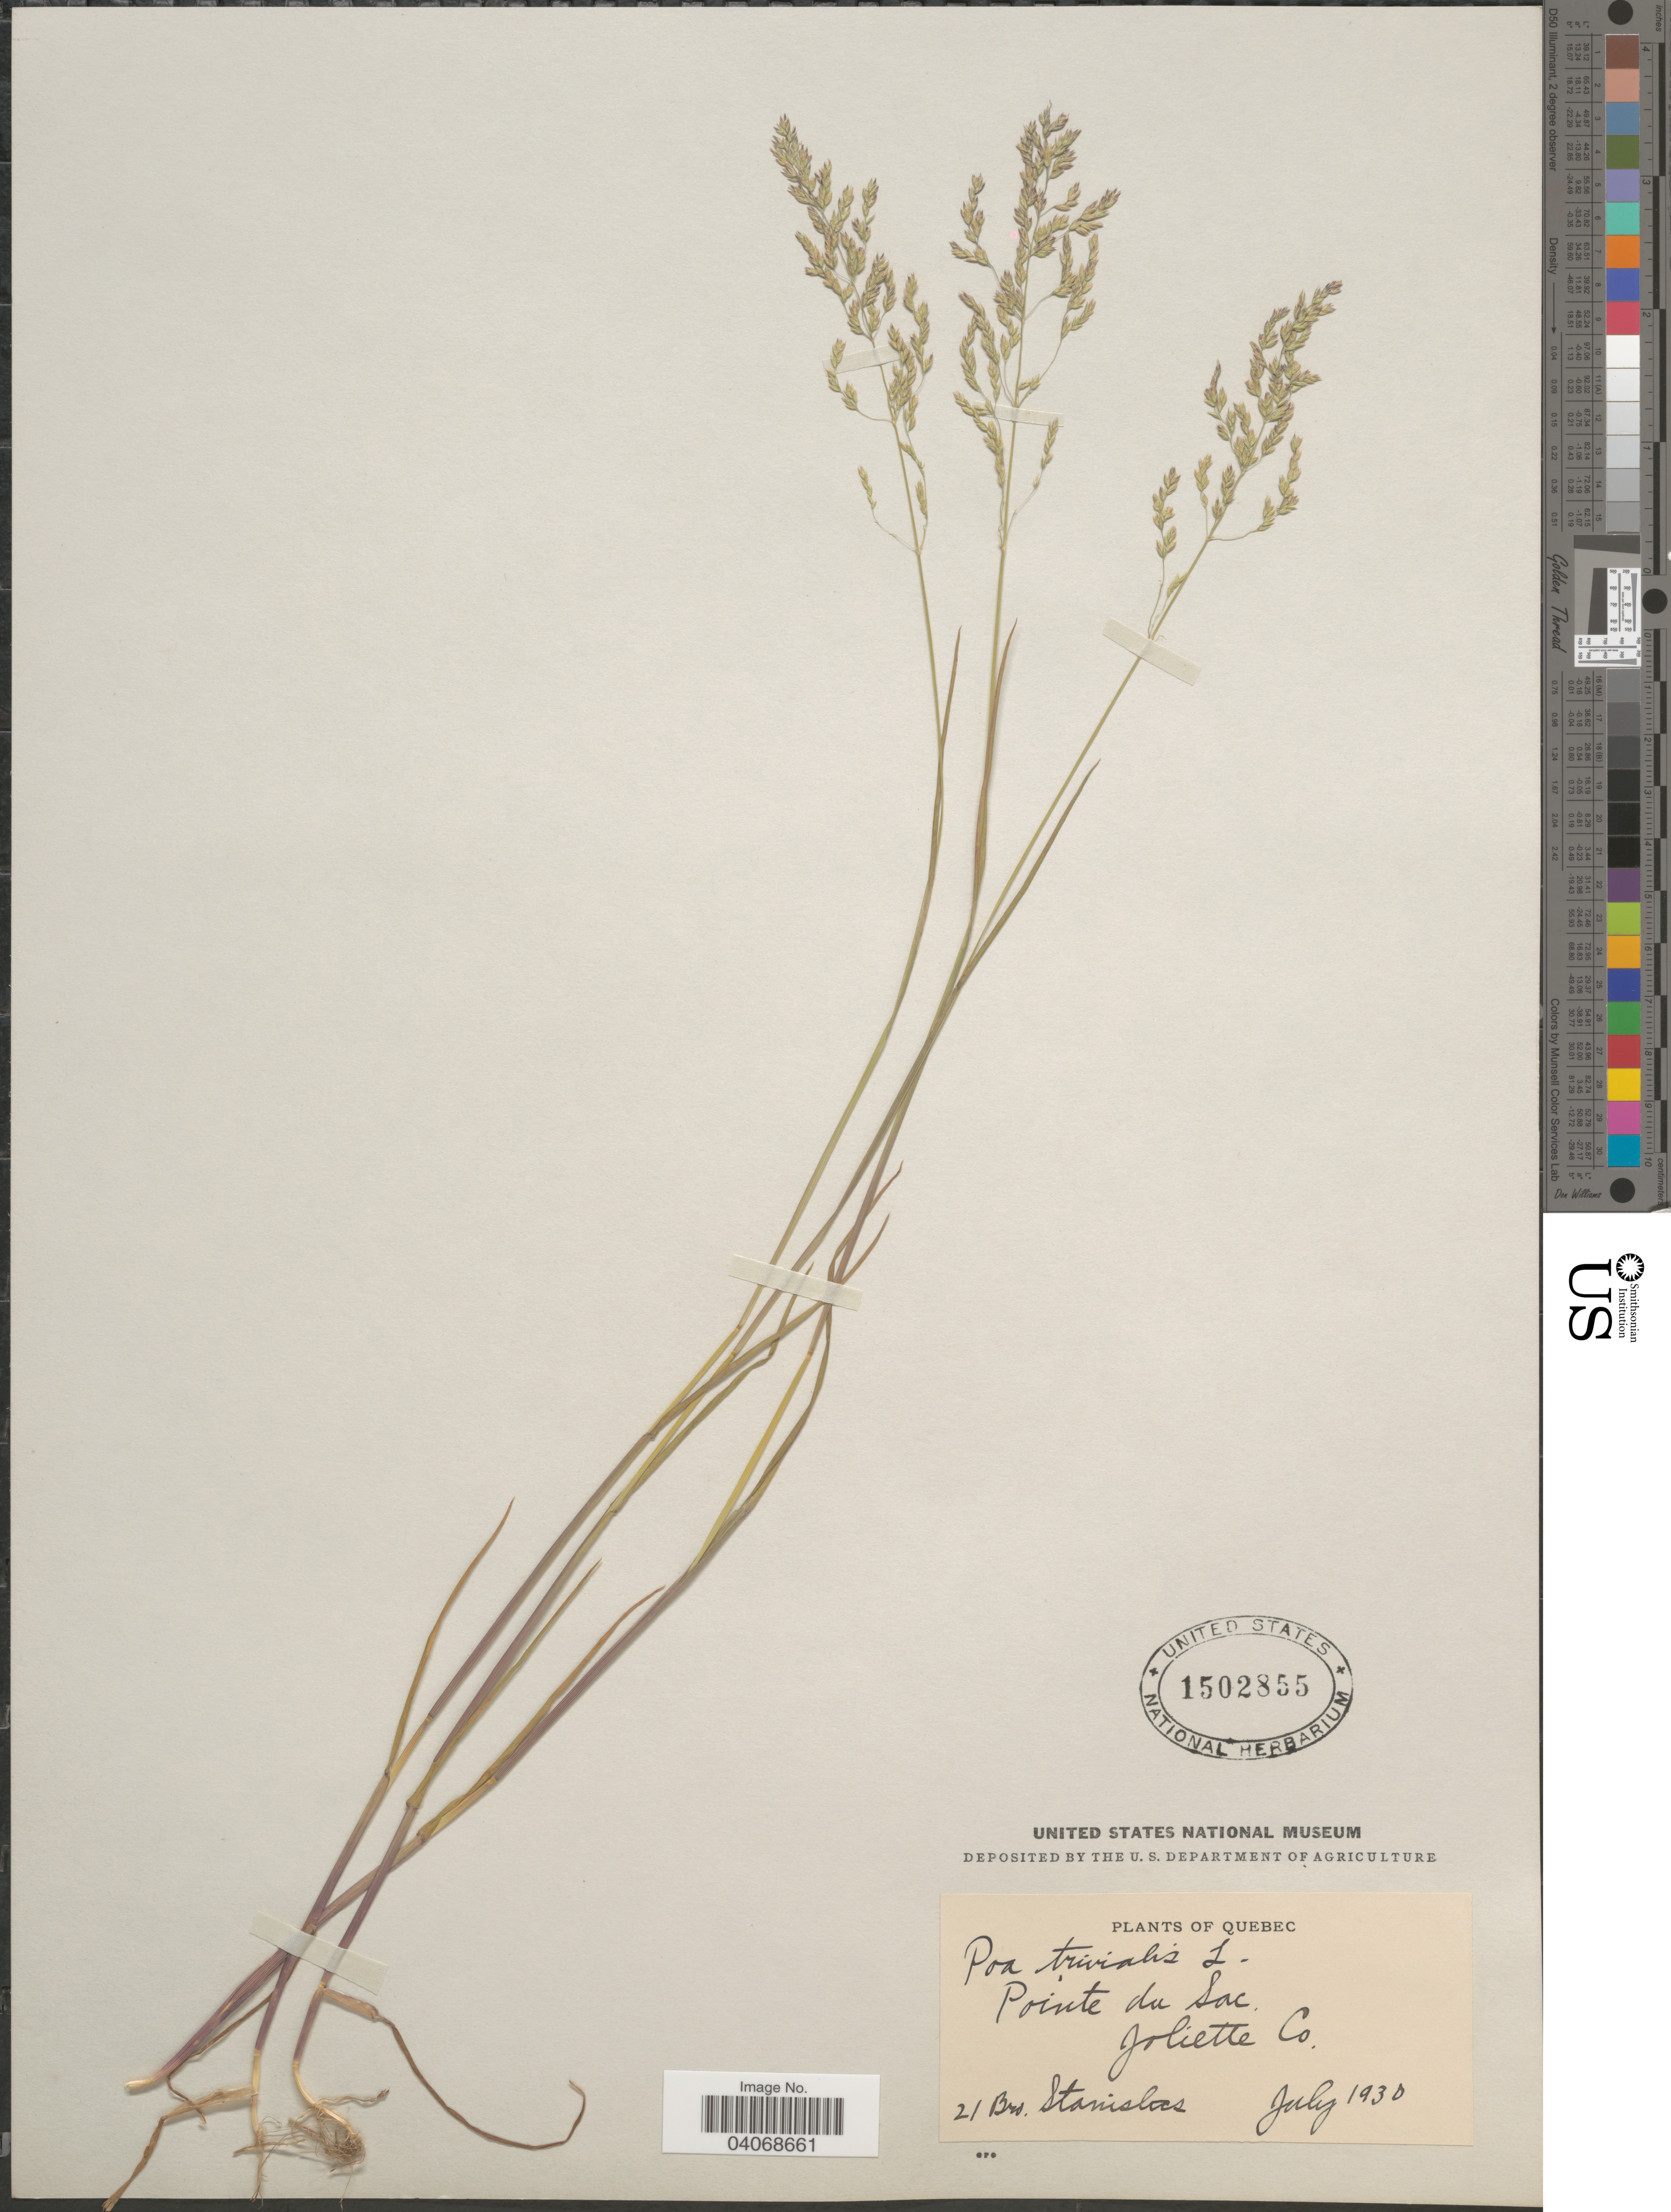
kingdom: Plantae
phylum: Tracheophyta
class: Liliopsida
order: Poales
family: Poaceae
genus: Poa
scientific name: Poa trivialis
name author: L.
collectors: Stanilas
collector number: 21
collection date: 1930-07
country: Canada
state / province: Quebec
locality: Pointe du Lac. Joliette Co.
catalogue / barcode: US 1502855